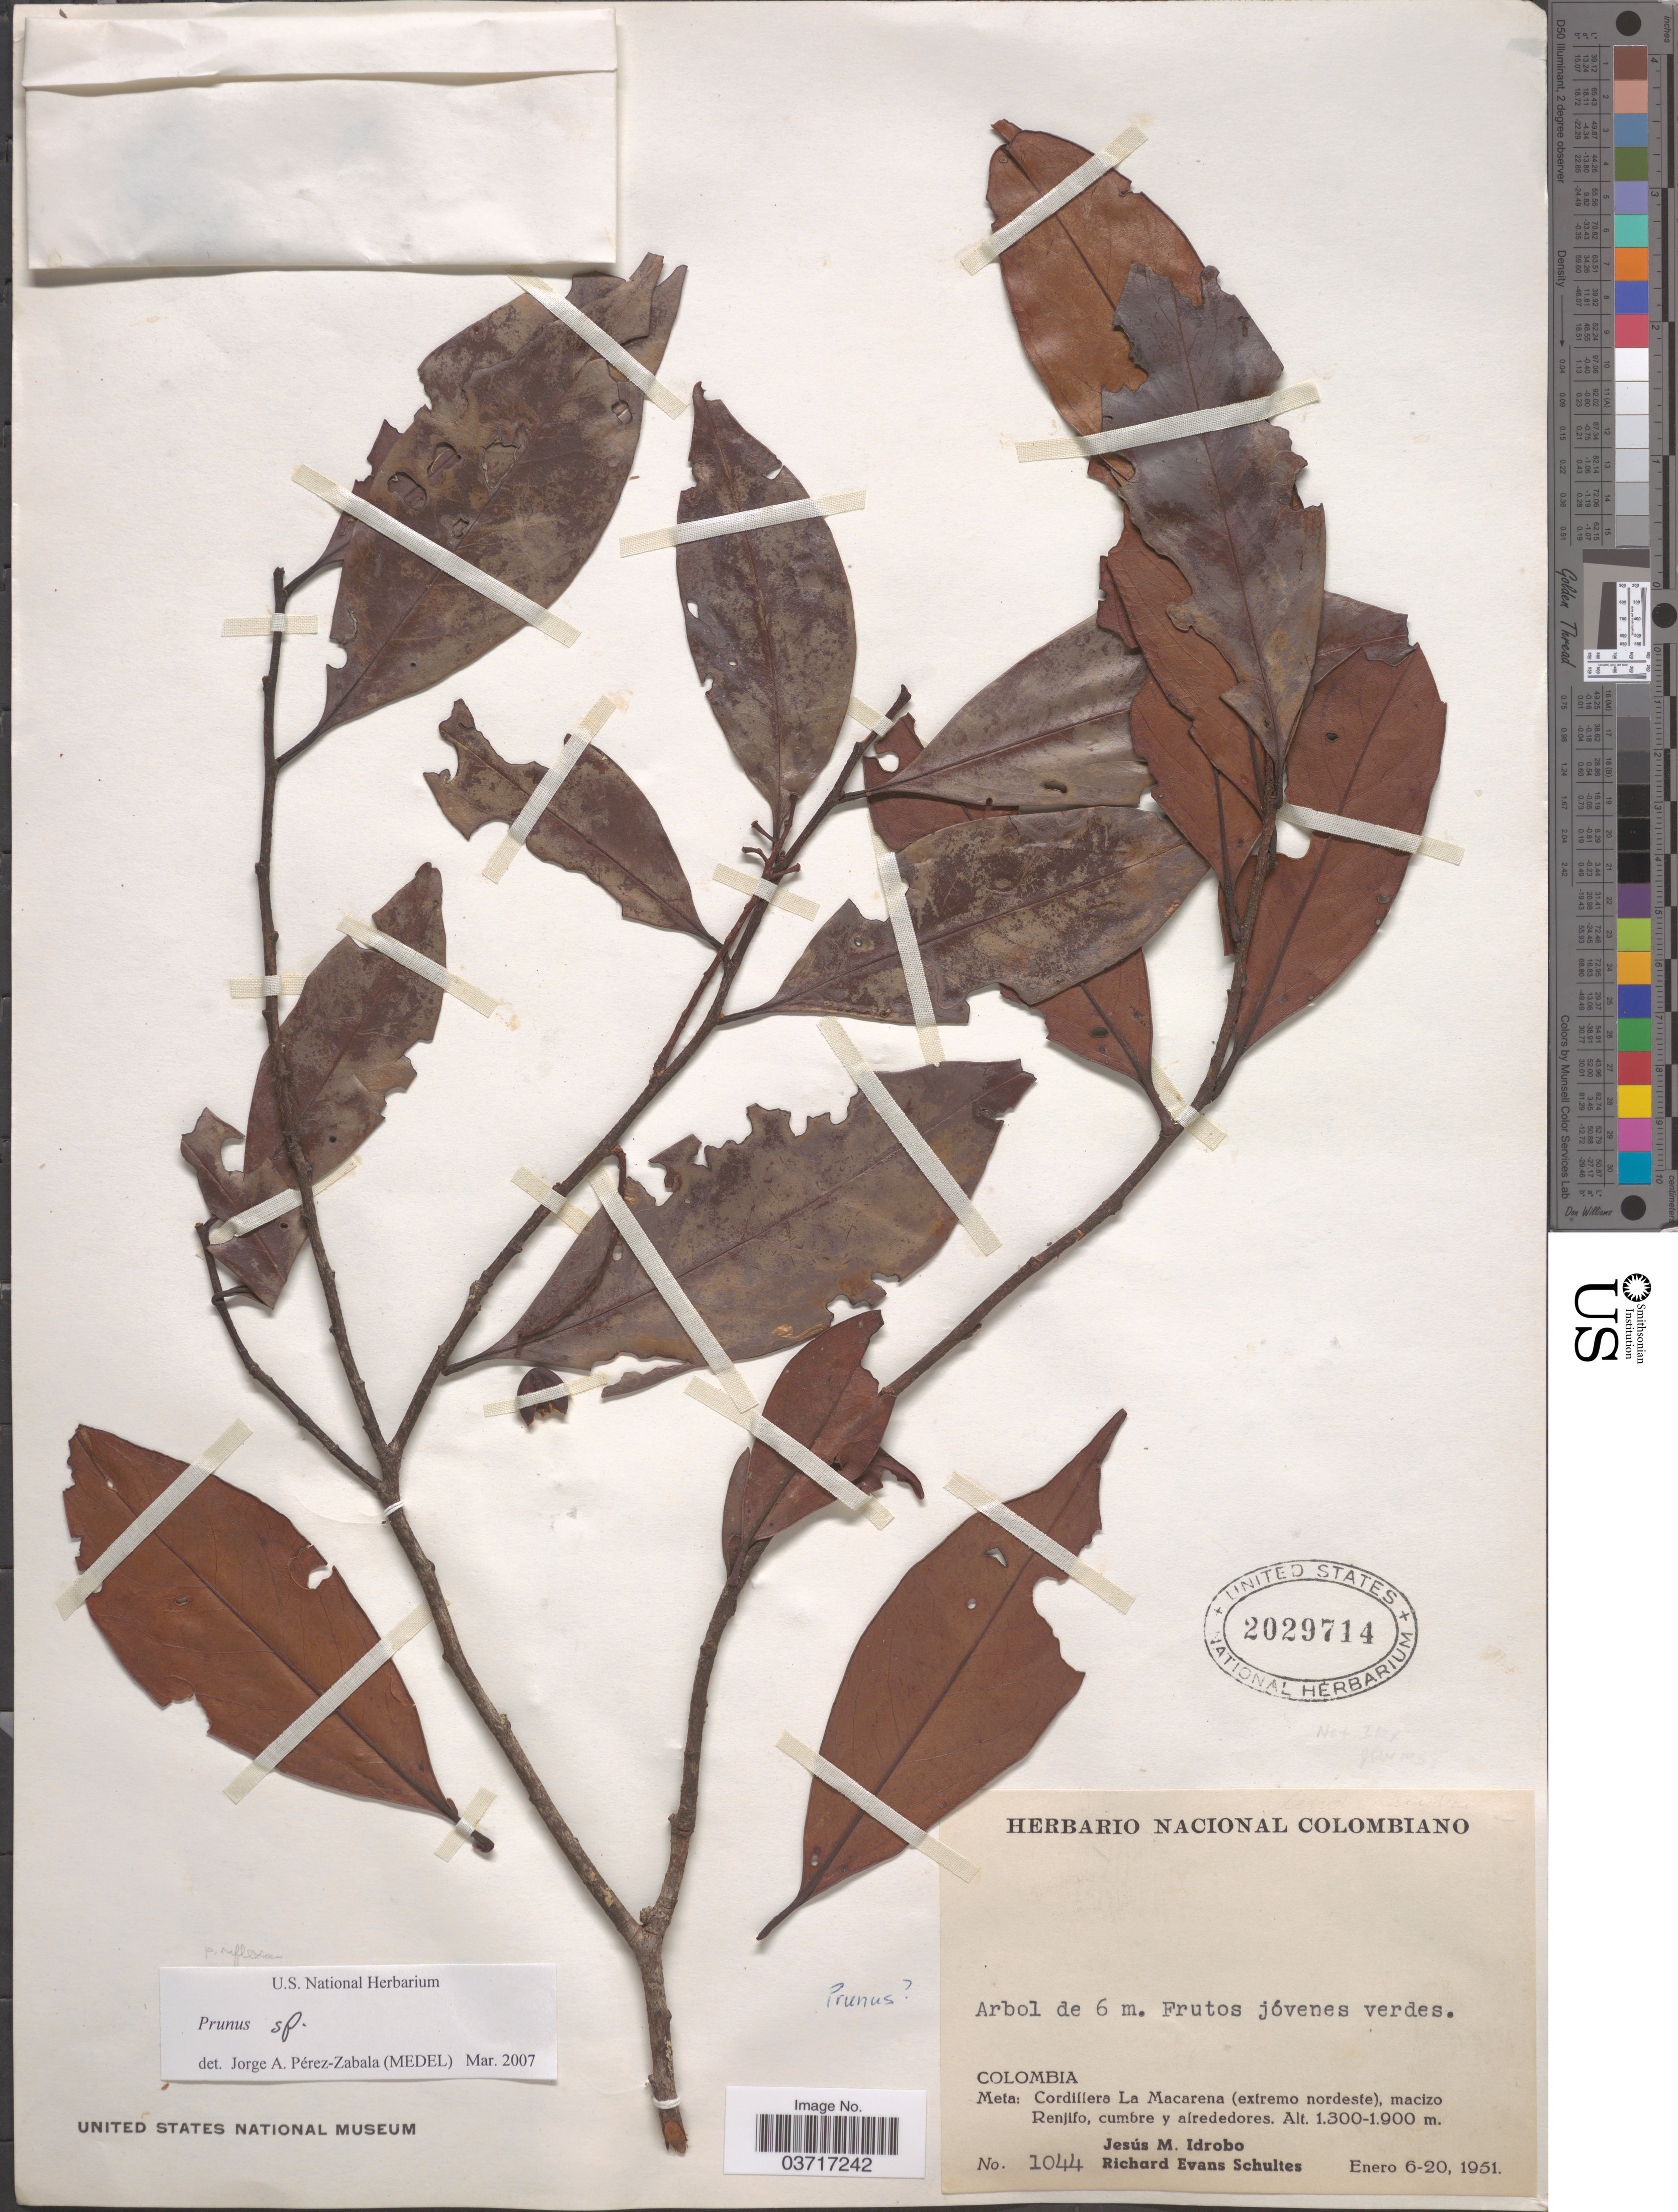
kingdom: Plantae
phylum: Tracheophyta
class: Magnoliopsida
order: Rosales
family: Rosaceae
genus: Prunus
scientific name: Prunus sp.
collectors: J. M. Idrobo & R. E. Schultes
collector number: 1044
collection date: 1951-01-06/1951-01-20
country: Colombia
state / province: Meta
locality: Cordillera La Macarena (extremo nordeste), macizo Renjifo, cumbre y alrededores.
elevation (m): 1300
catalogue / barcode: US 2029714